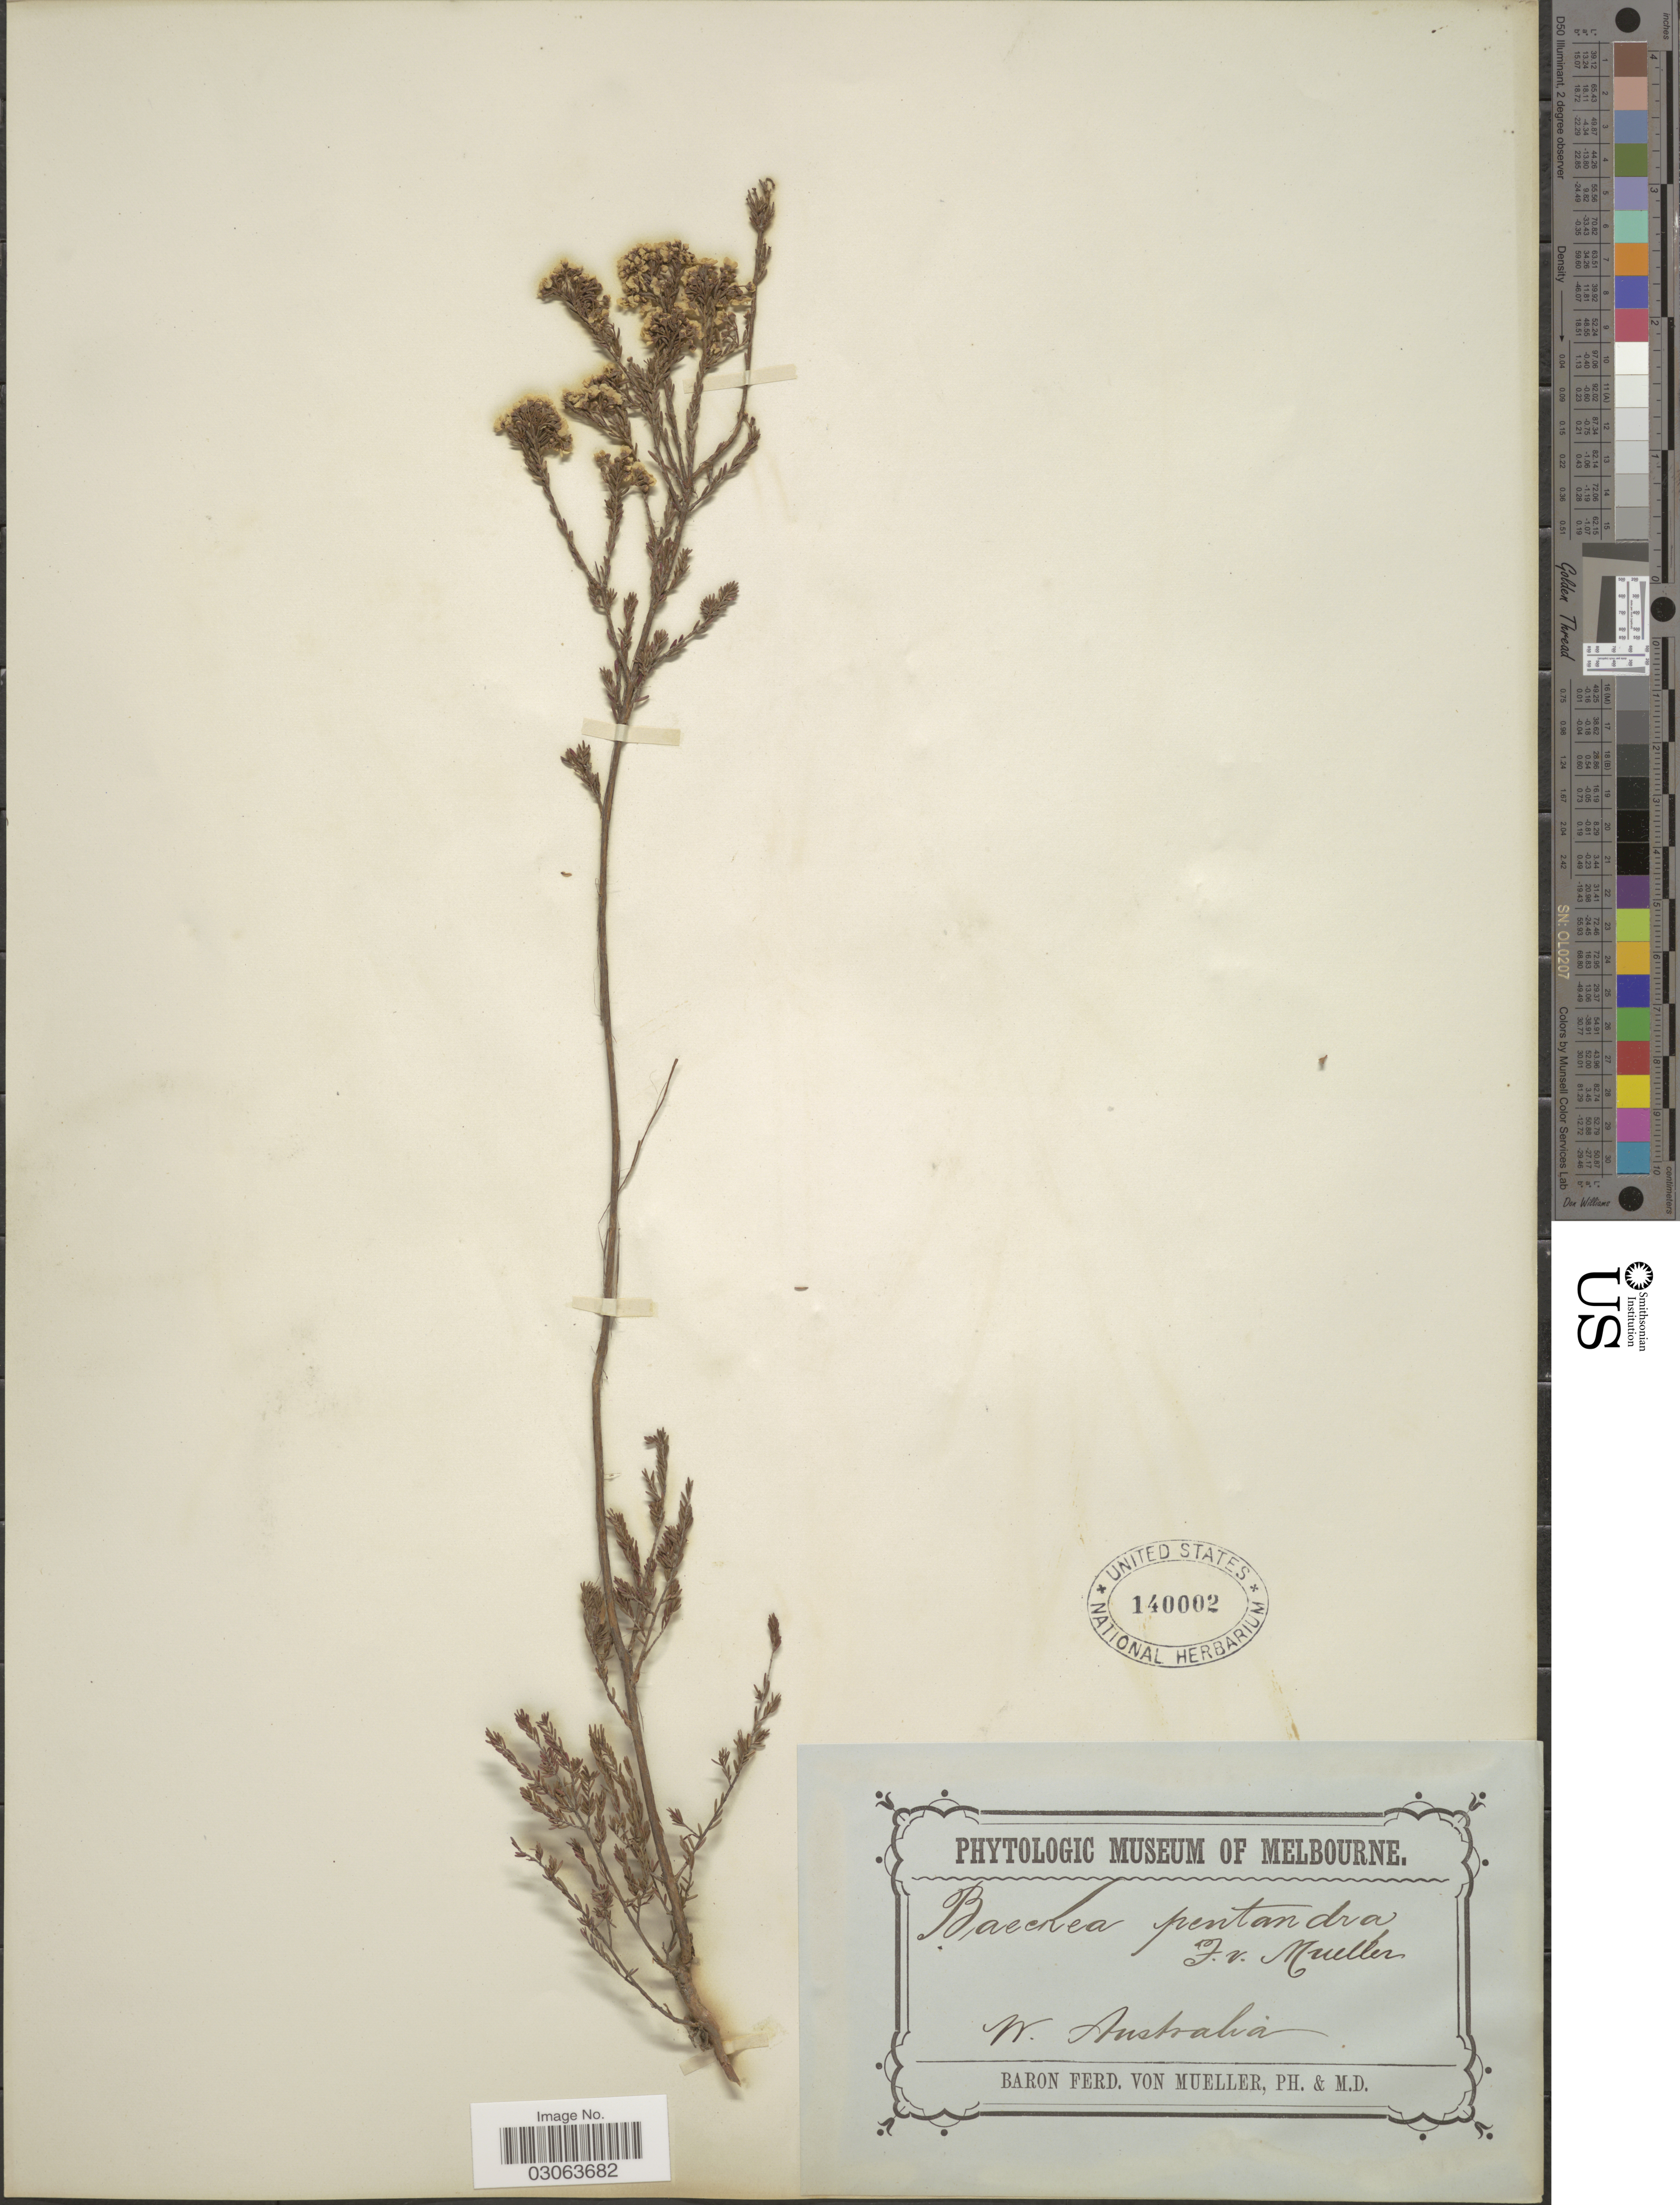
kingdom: Plantae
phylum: Tracheophyta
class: Magnoliopsida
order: Myrtales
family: Myrtaceae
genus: Tetrapora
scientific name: Tetrapora glomerata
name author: Turcz.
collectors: F. Mueller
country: Australia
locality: W. Australia.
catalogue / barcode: US 140002